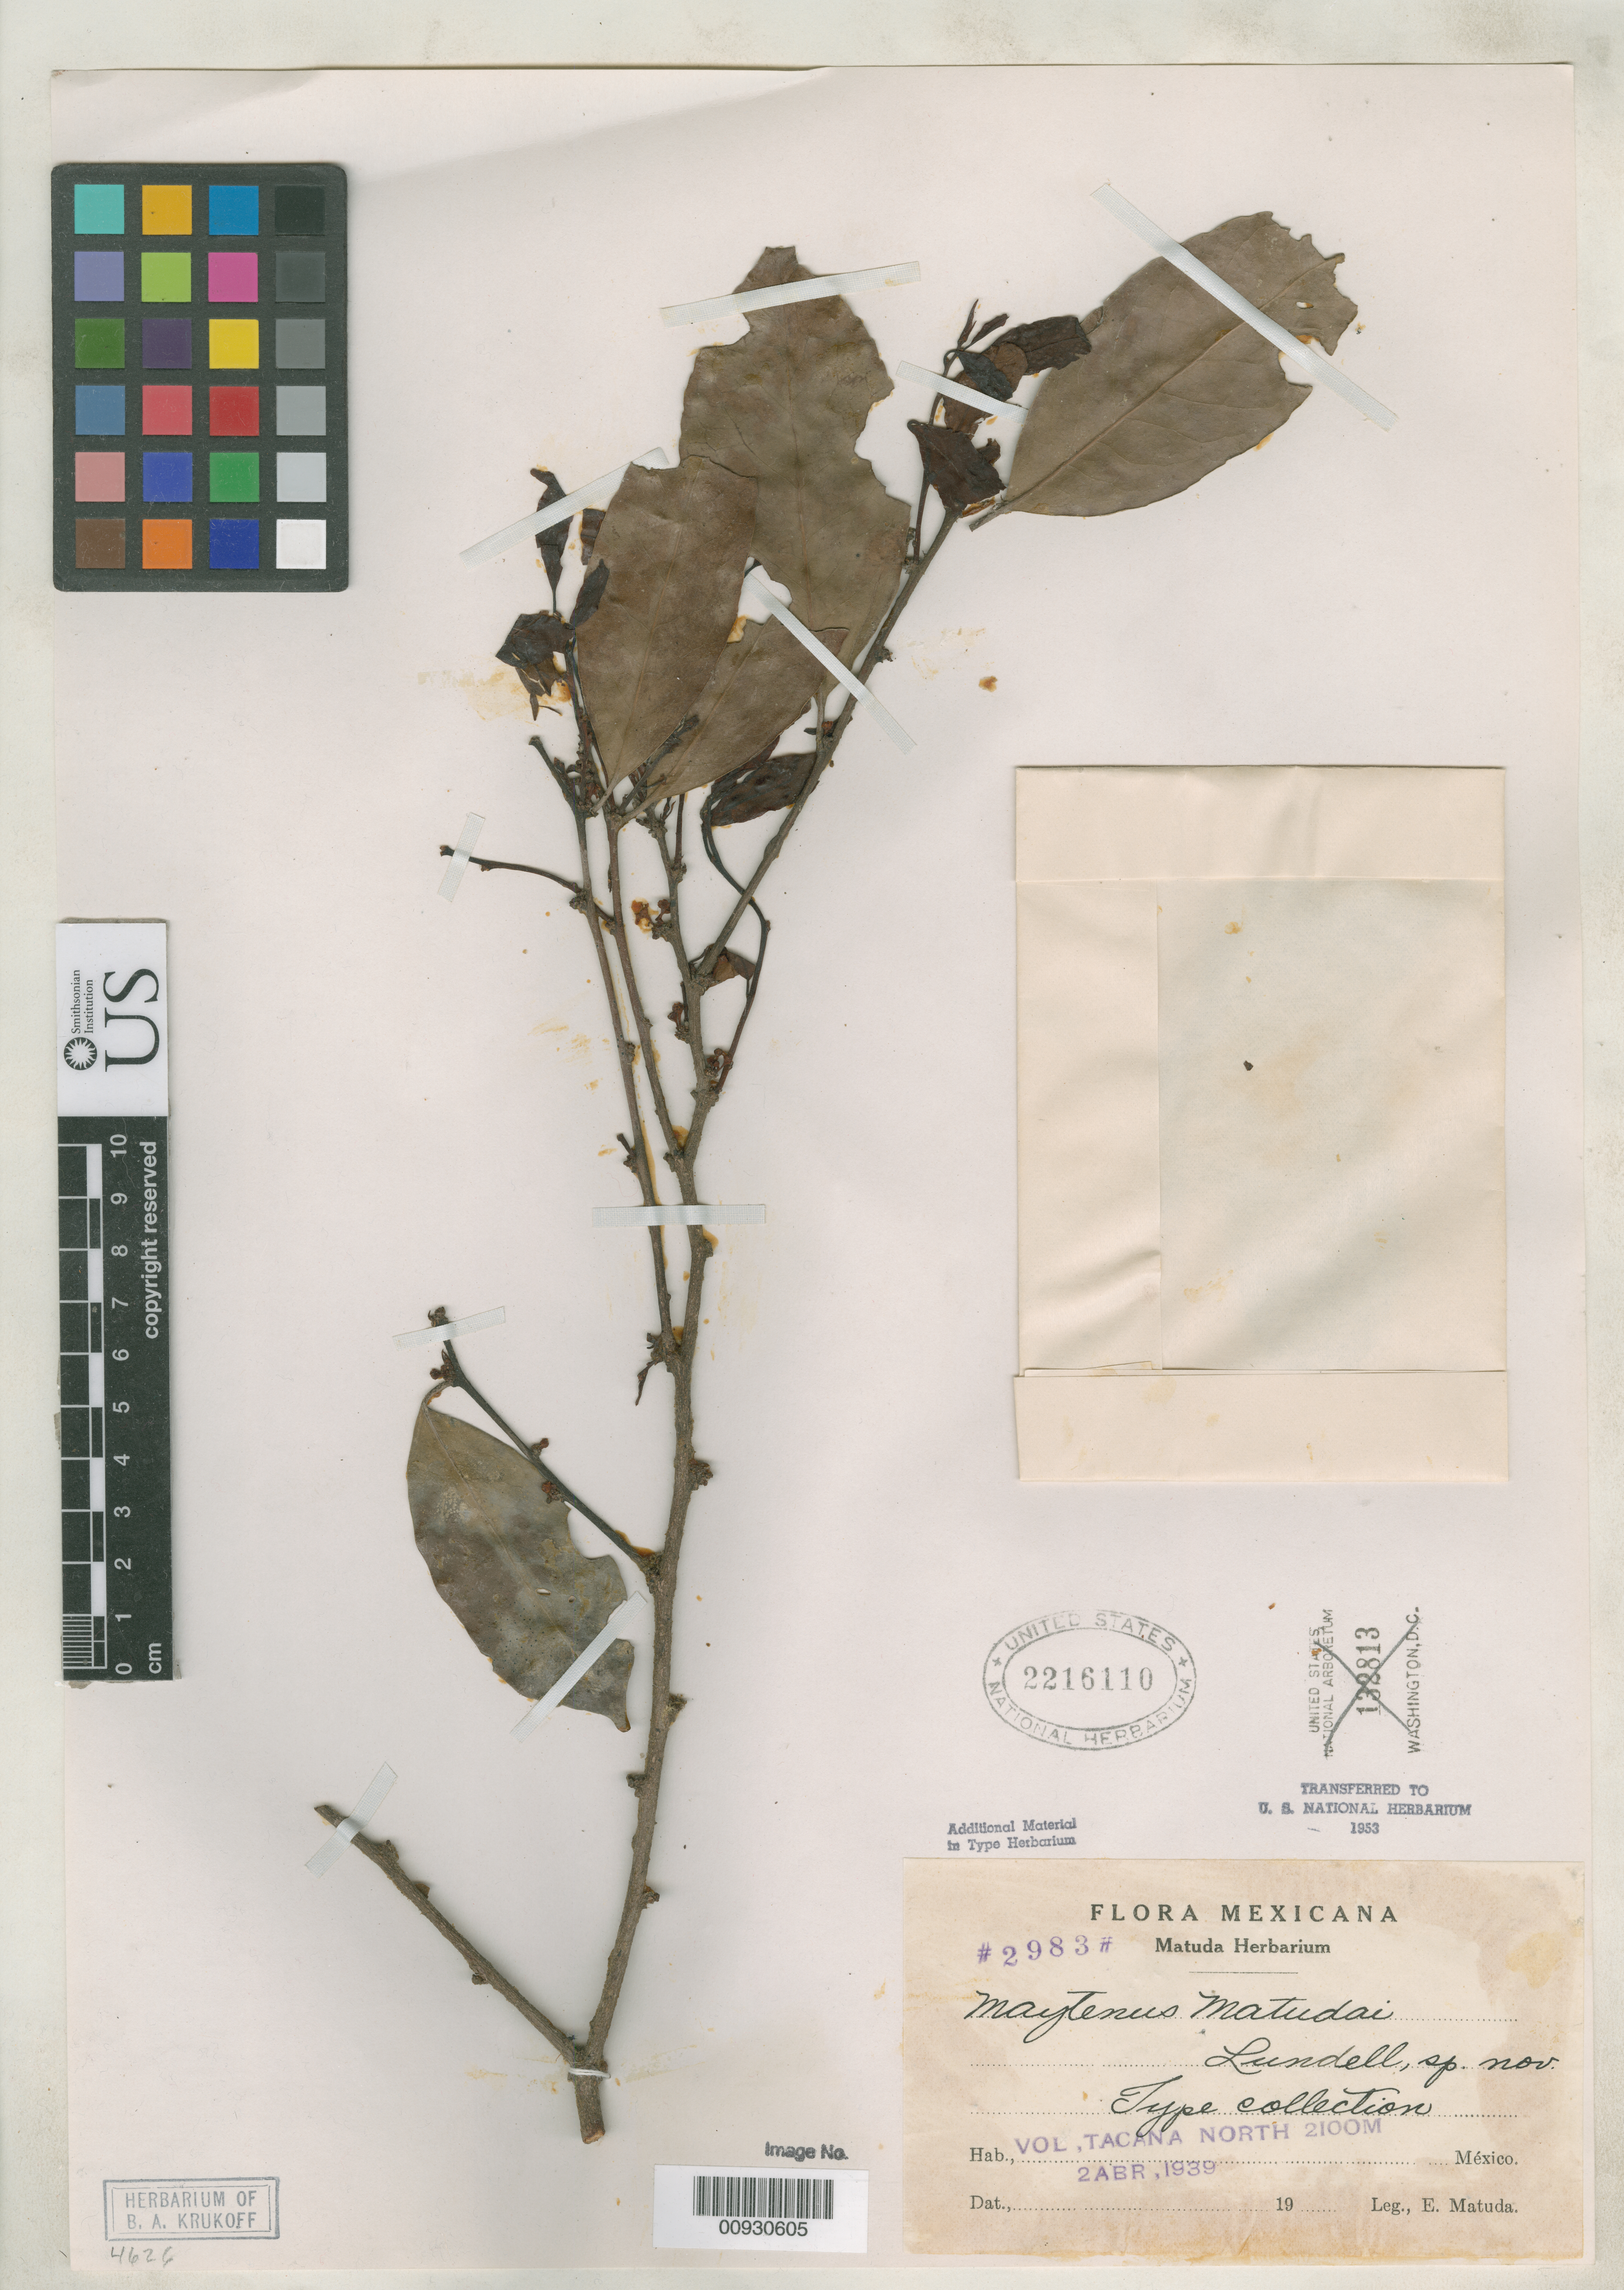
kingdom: Plantae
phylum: Tracheophyta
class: Magnoliopsida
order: Celastrales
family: Celastraceae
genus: Maytenus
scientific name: Maytenus matudae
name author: Lundell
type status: Isotype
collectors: E. Matuda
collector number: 2983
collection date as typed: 02 Apr 1939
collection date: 1939-04-02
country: Mexico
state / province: Chiapas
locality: North of Tacana Volcano.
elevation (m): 2100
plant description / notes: Published as "matudai".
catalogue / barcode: US 2216110